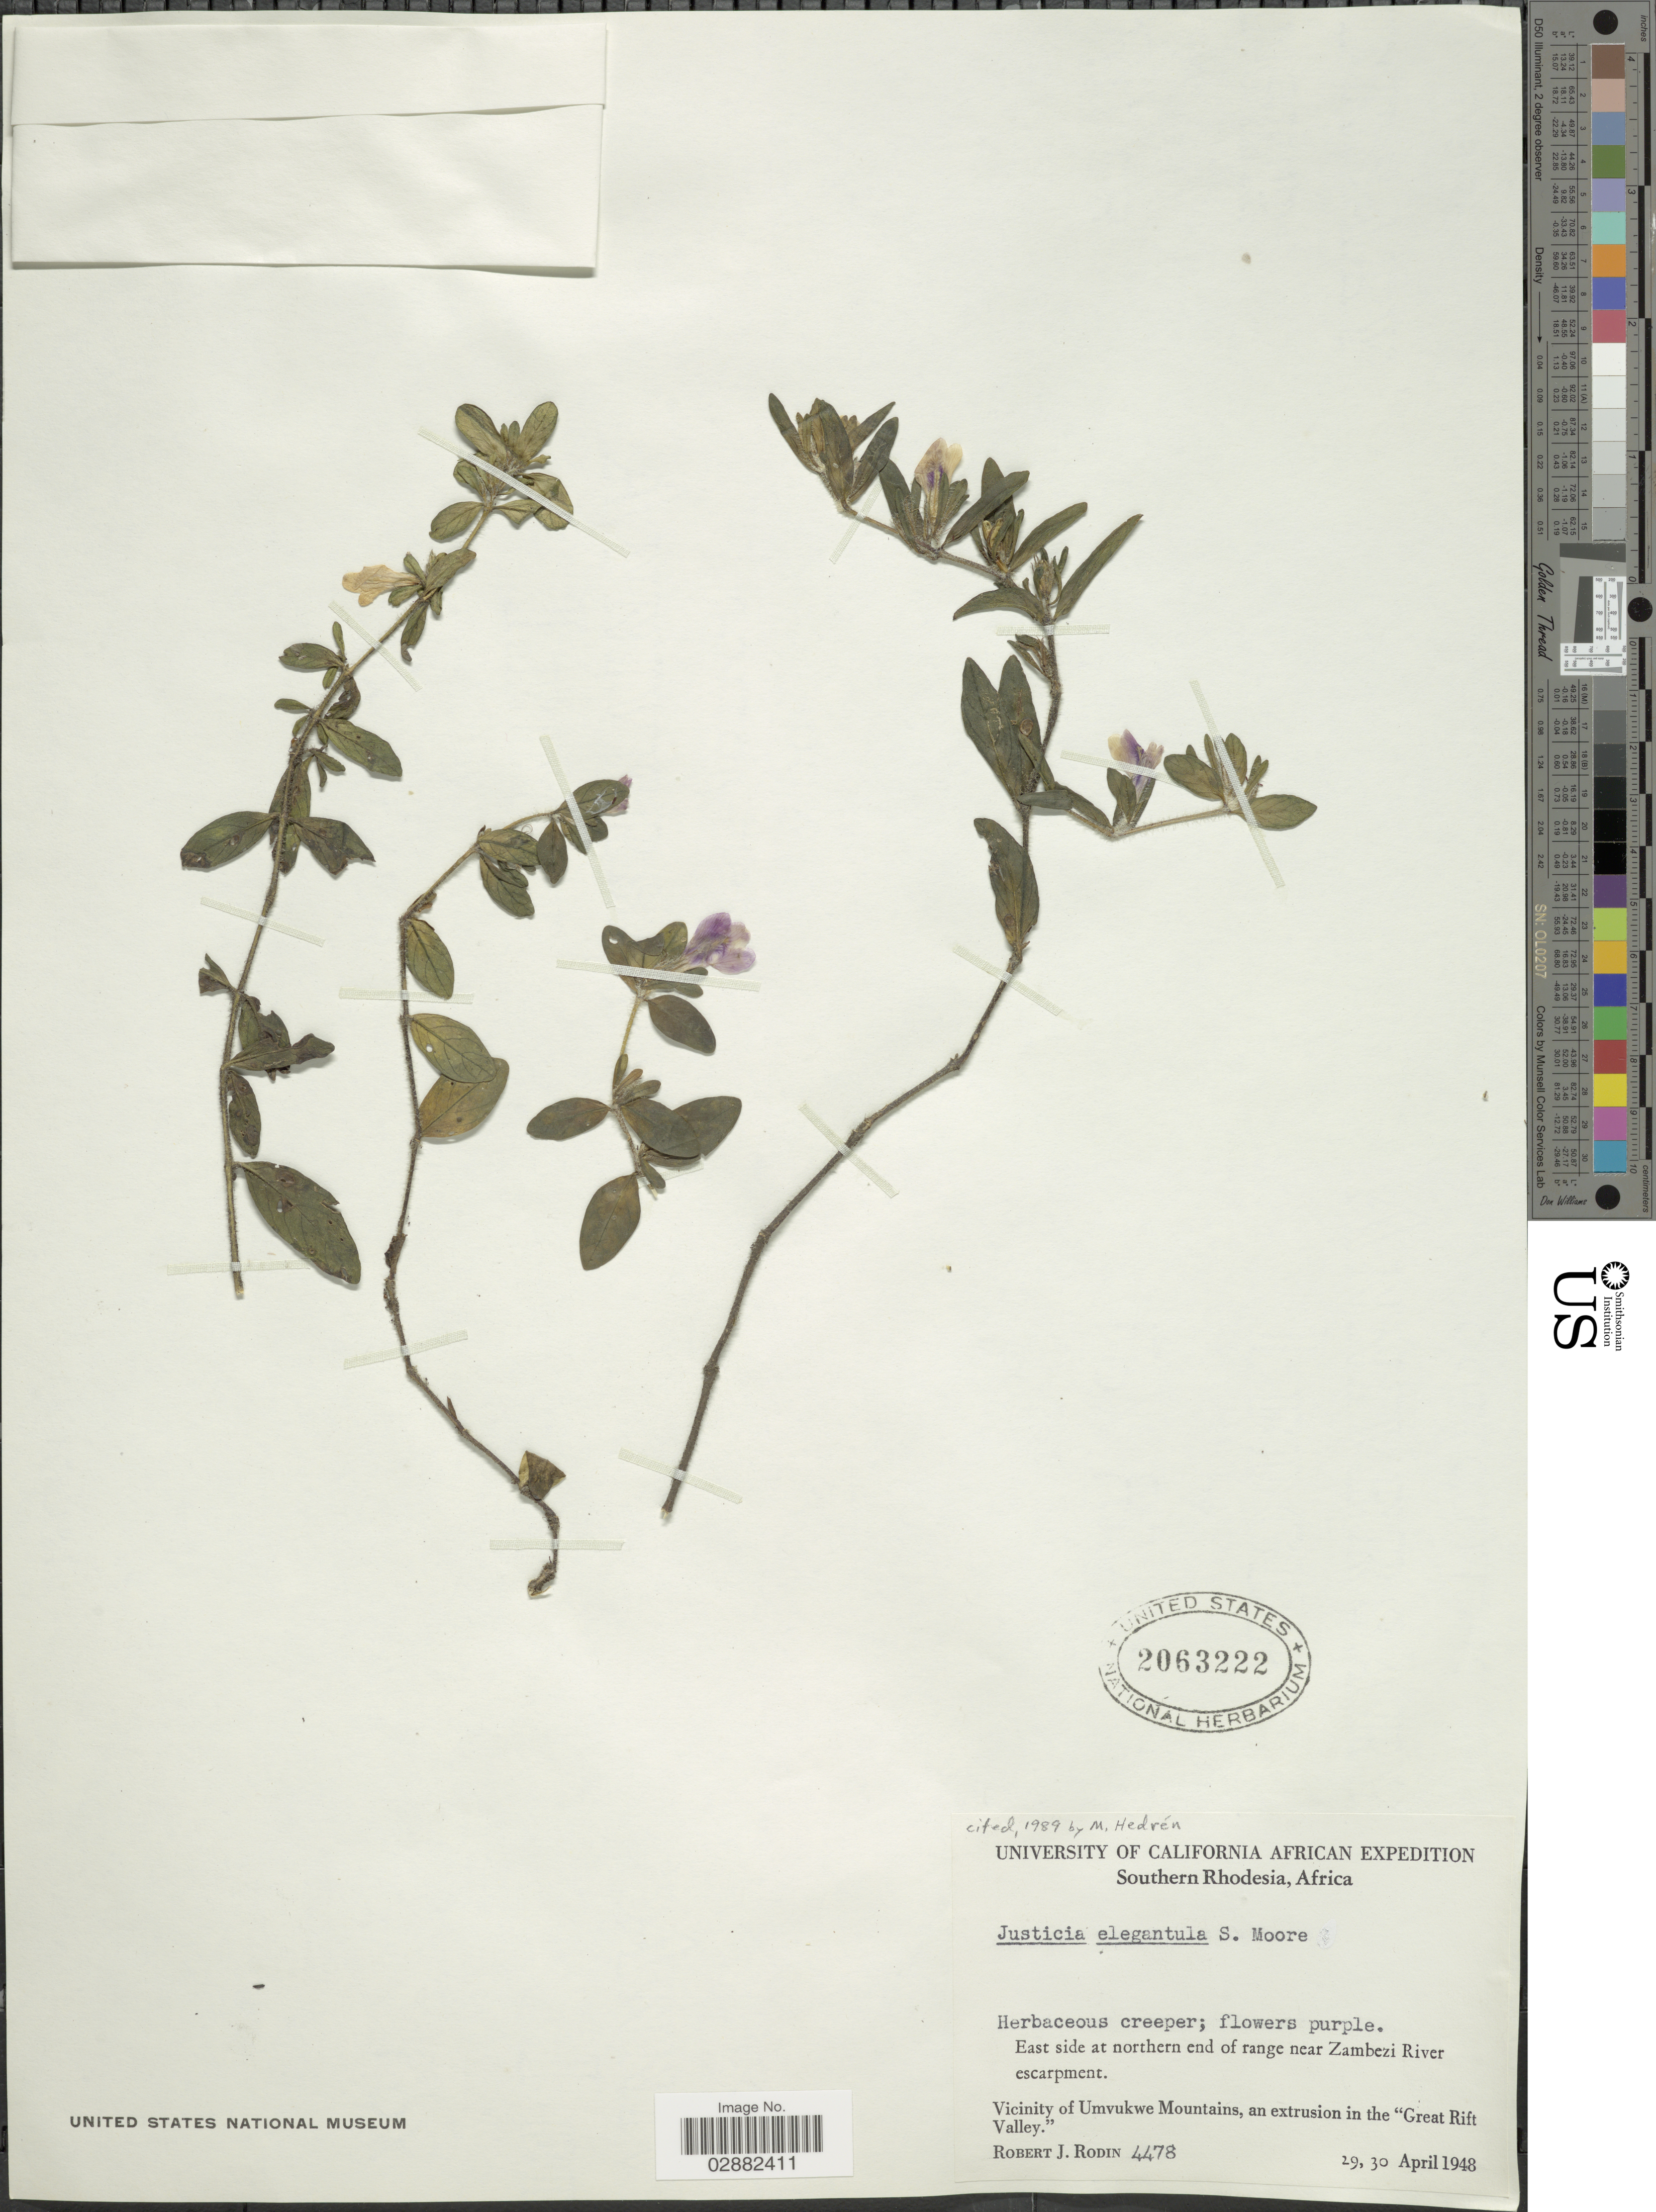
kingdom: Plantae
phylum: Tracheophyta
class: Magnoliopsida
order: Lamiales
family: Acanthaceae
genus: Justicia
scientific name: Justicia elegantula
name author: S. Moore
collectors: R. J. Rodin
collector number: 4478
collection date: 1948-04-29/1948-04-30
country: Zimbabwe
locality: Southern Rhodesia, East side at northern end of range near Zambezi River escarpment. Vicinity of Umvukwe Mountains, an extrusion in the "Great Rift Valley.".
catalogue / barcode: US 2063222